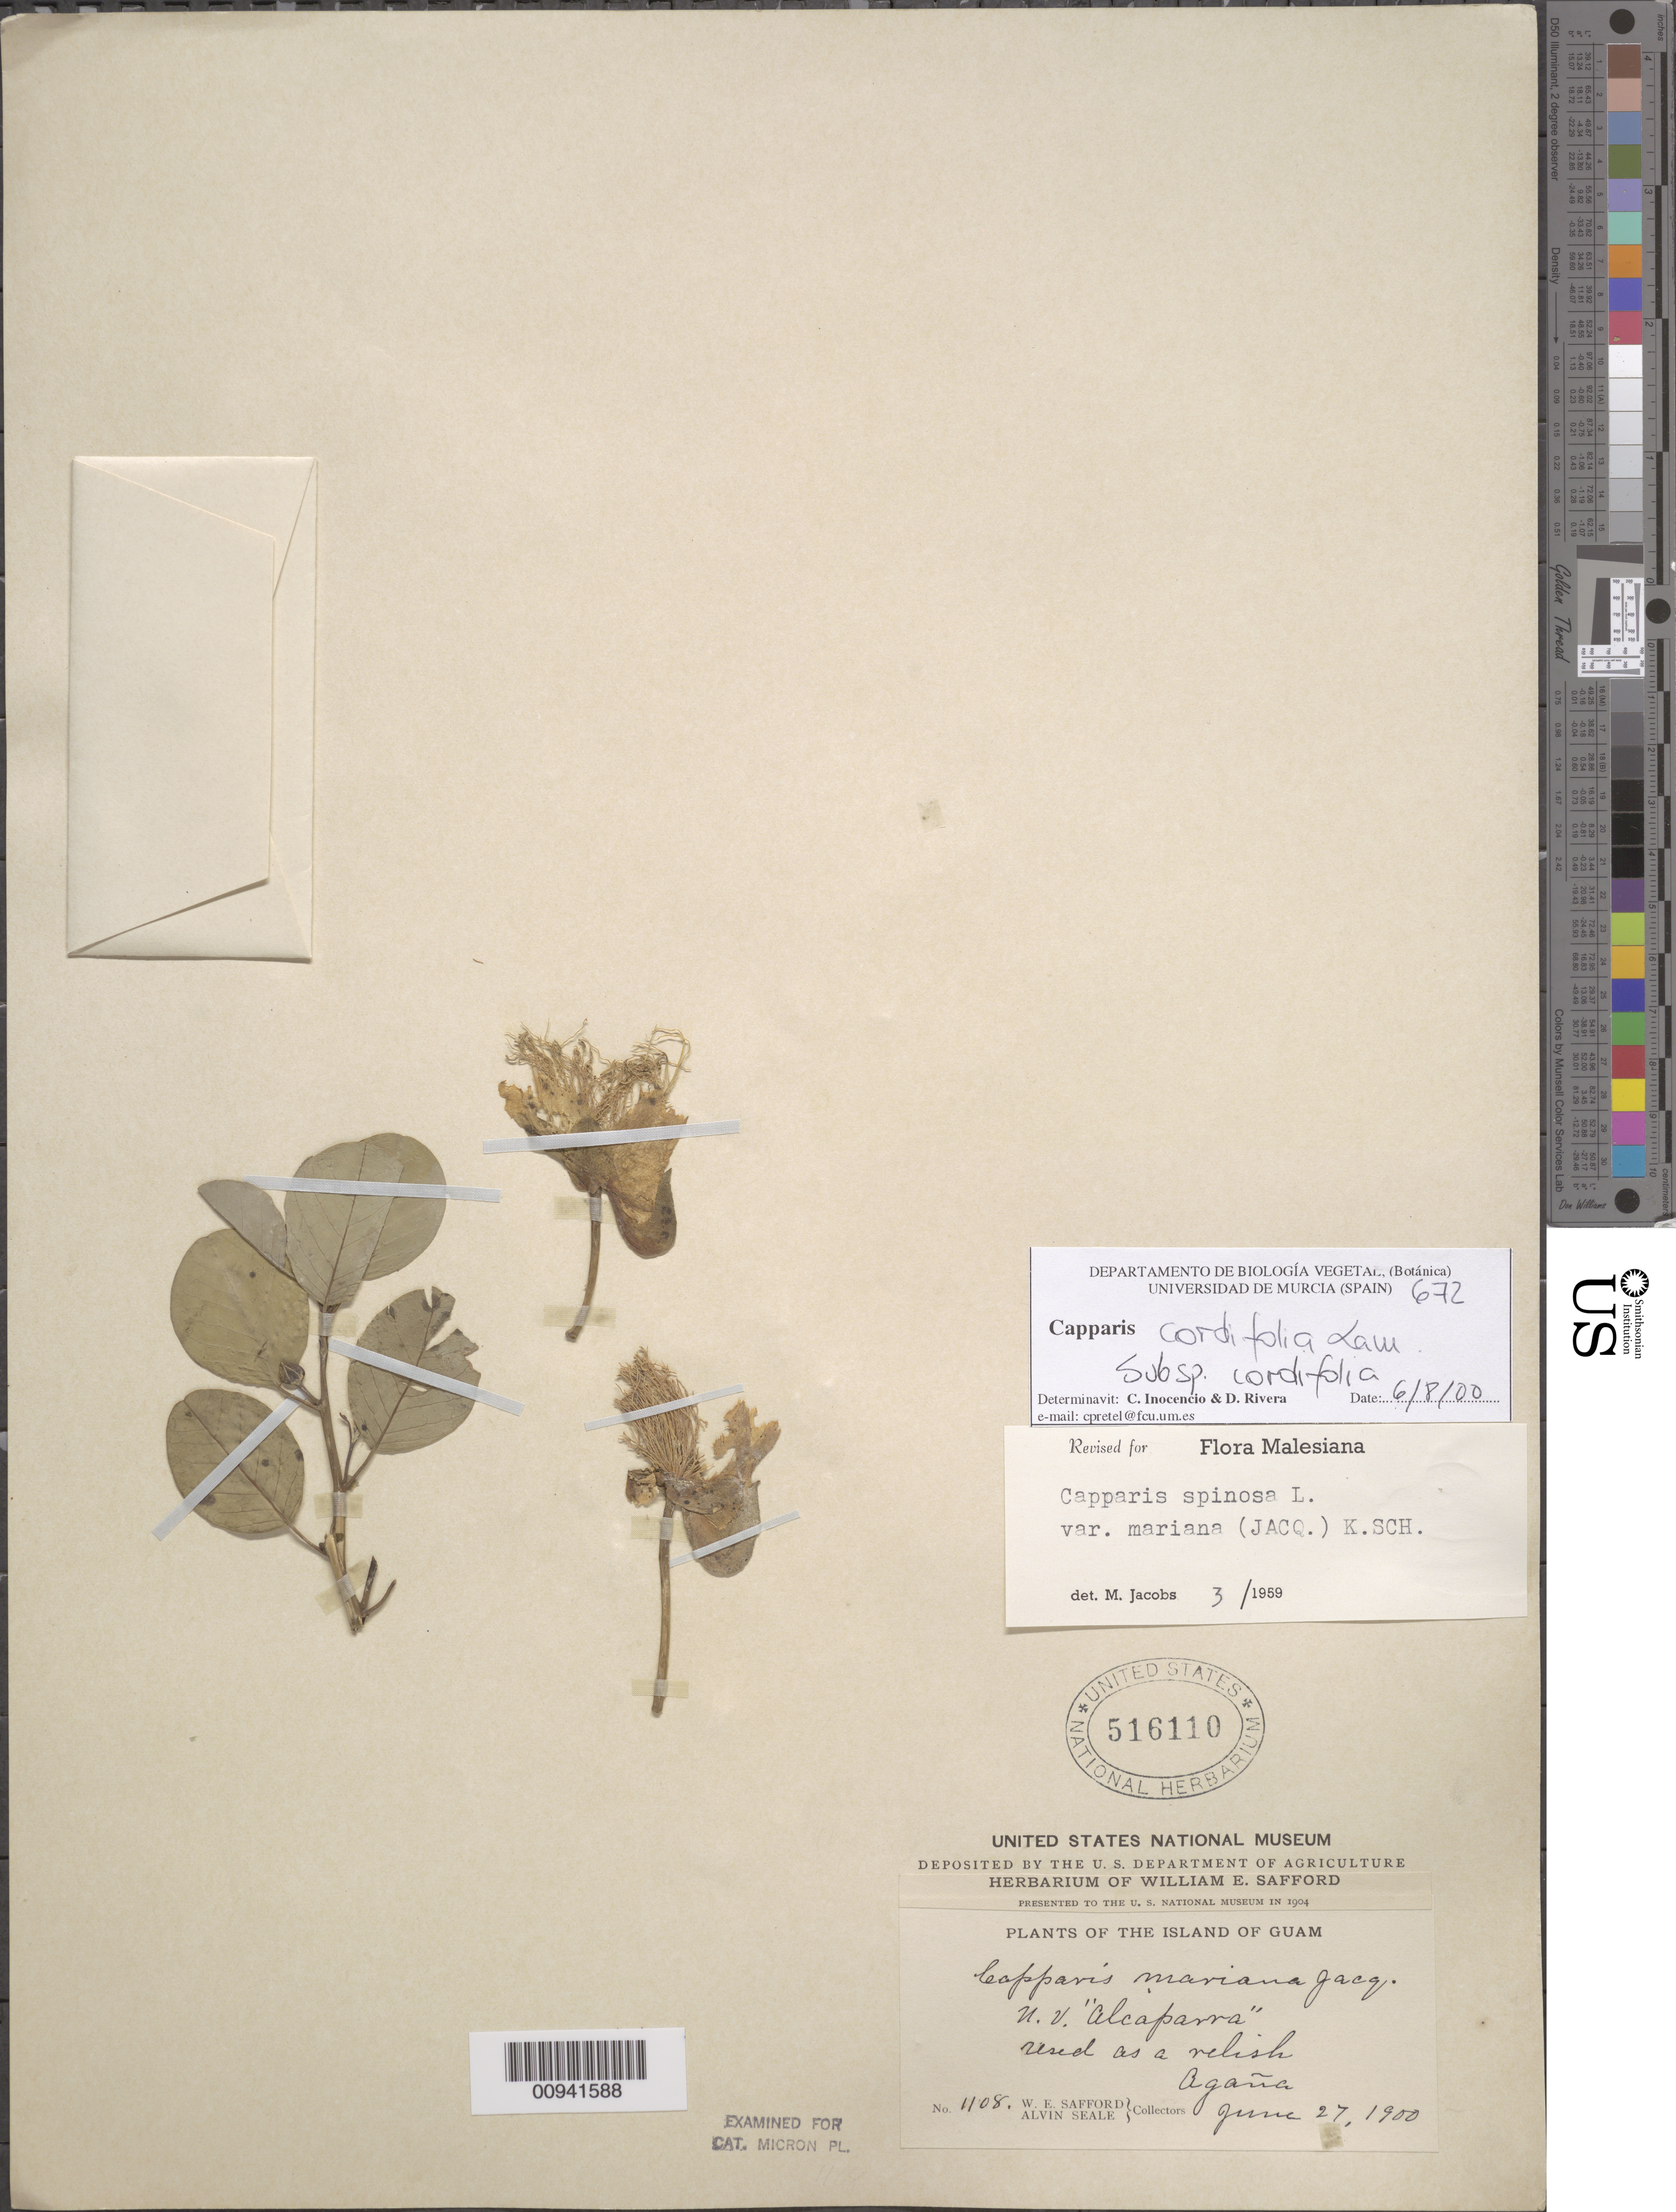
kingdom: Plantae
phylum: Tracheophyta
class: Magnoliopsida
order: Brassicales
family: Capparaceae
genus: Capparis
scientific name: Capparis spinosa subsp. cordifolia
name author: (Lam.) Fici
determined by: Wagner, W. L., (BOT), Smithsonian Institution - National Museum of Natural History (UNITED STATES)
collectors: W. E. Safford & A. Seale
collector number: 1108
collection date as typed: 27 Jun 1900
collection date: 1900-06-27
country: Guam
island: Guam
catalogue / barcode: US 516110